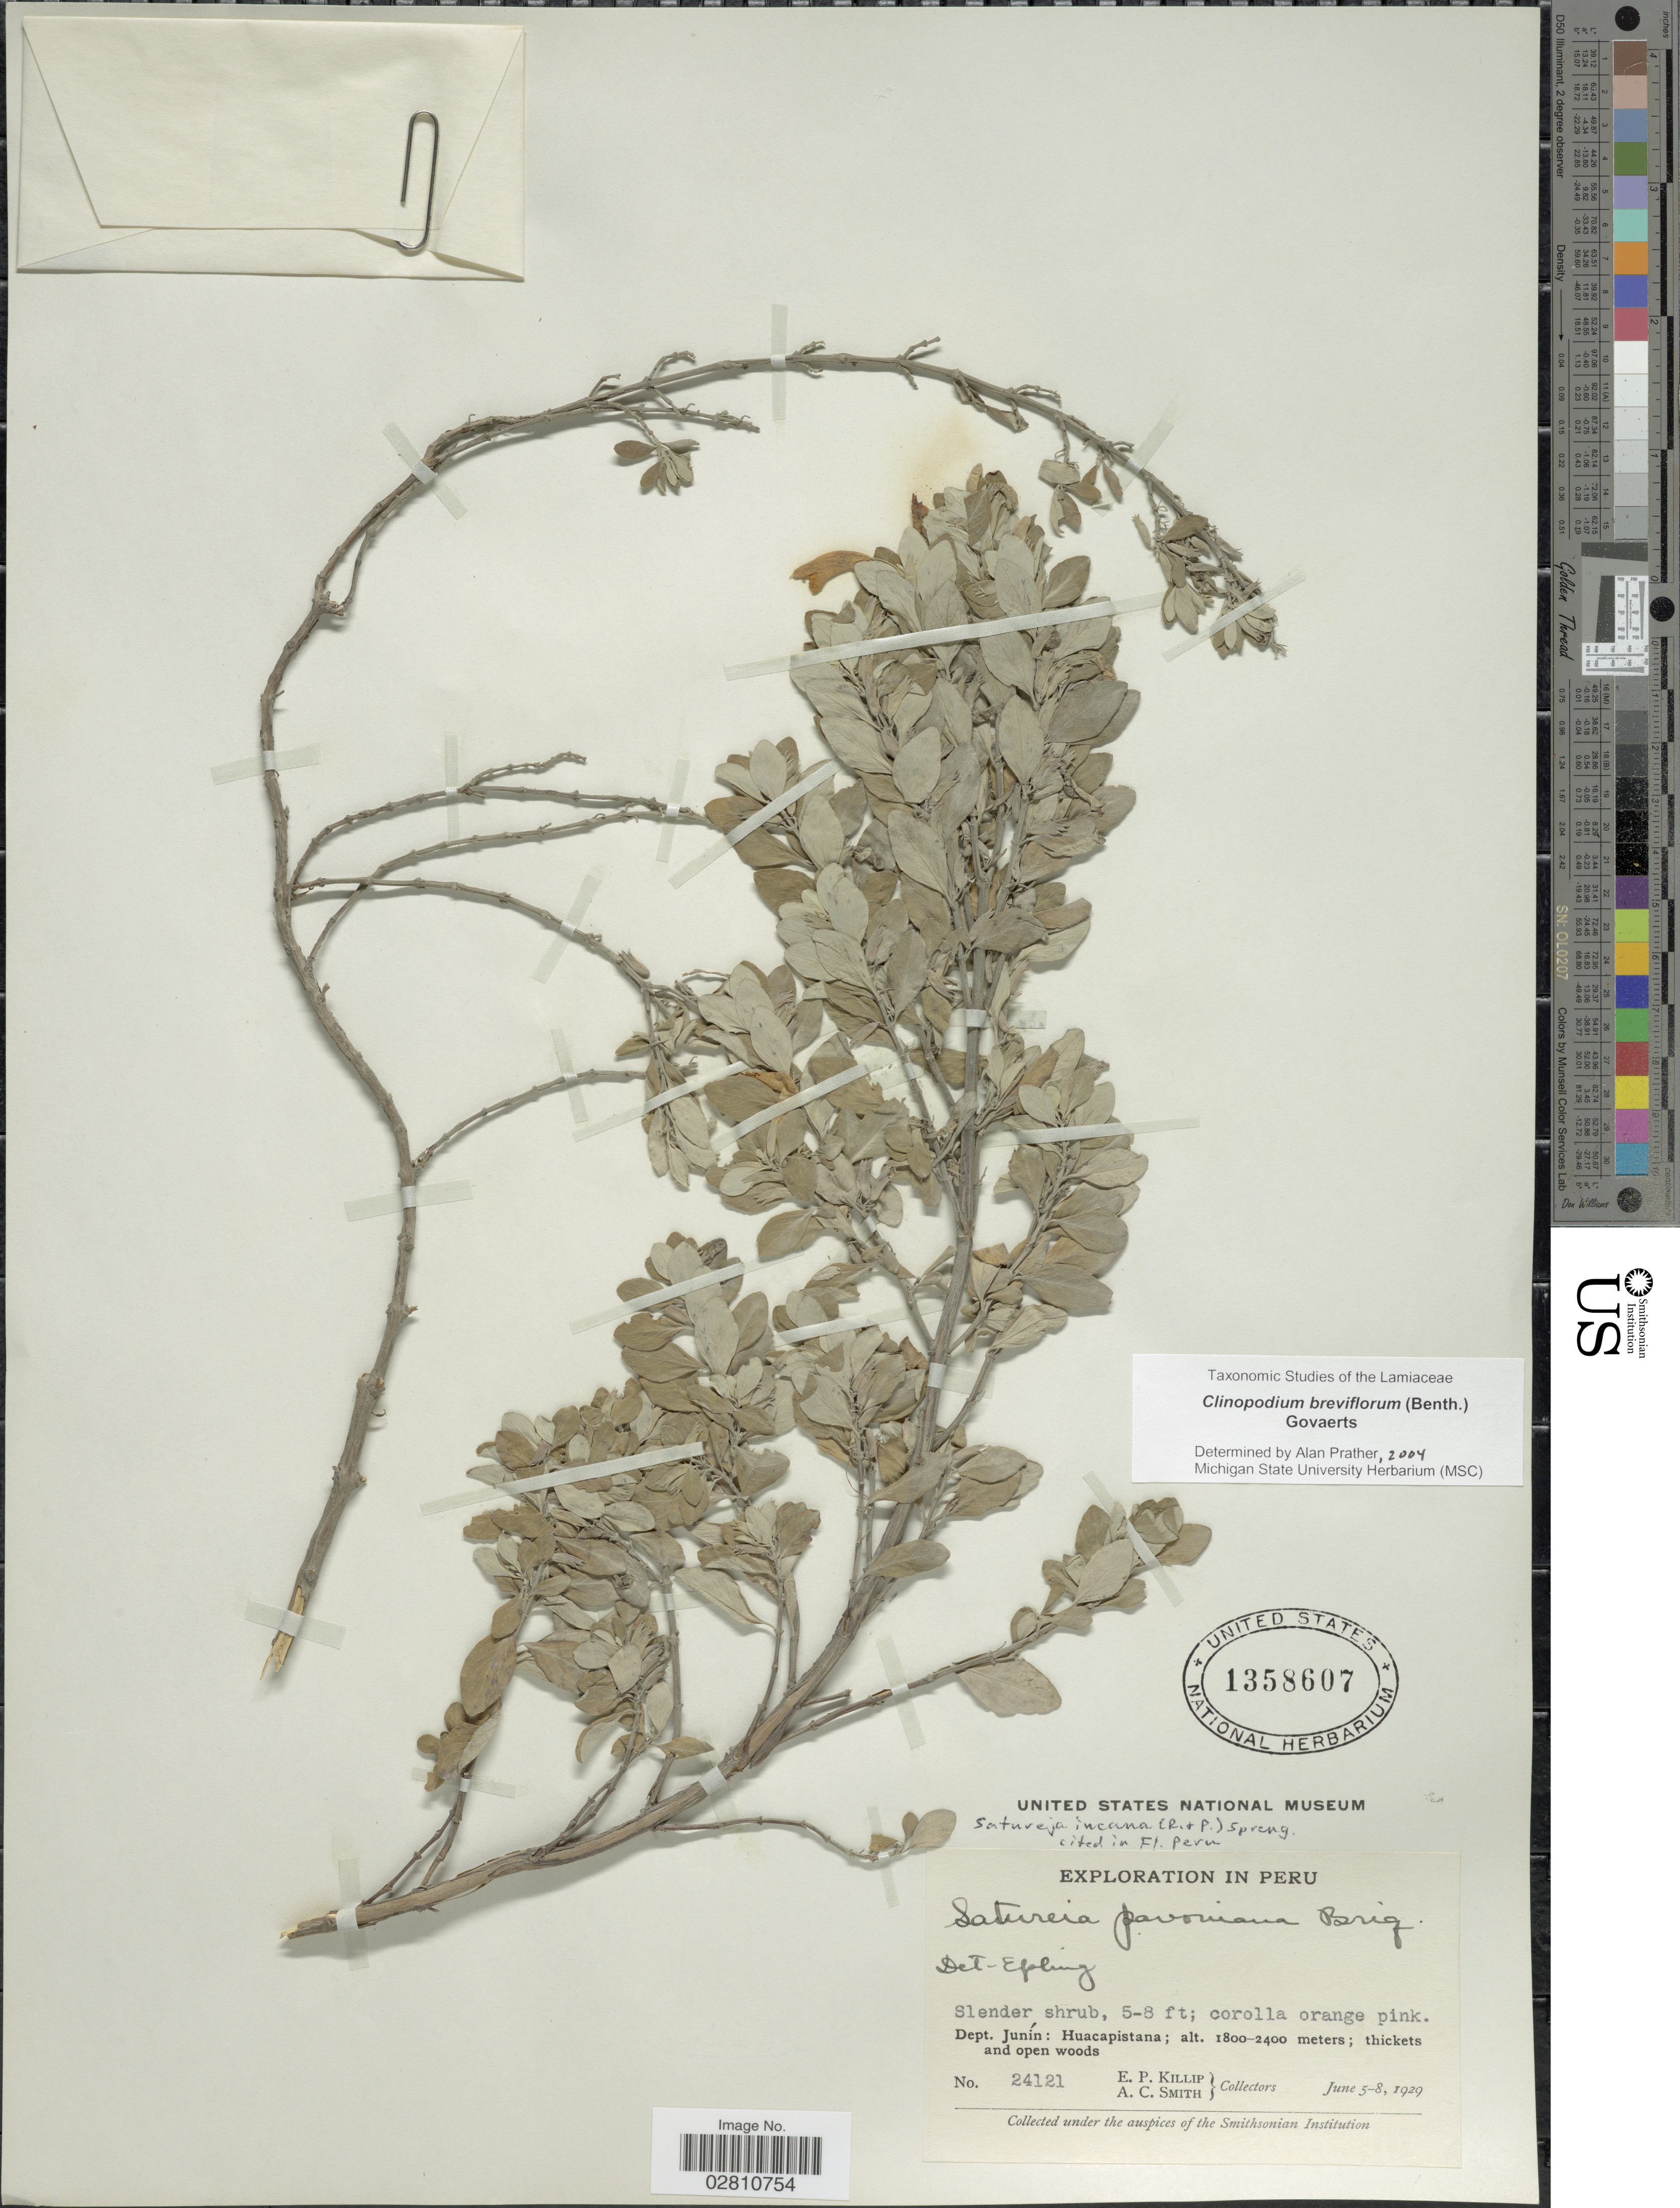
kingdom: Plantae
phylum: Tracheophyta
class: Magnoliopsida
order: Lamiales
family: Lamiaceae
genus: Clinopodium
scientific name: Clinopodium breviflorum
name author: (Benth.) Govaerts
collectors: E. P. Killip & A. C. Smith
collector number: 24121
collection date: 1929-06-05/1929-06-08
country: Peru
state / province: Junín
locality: Dept. Junín: Huacapistana.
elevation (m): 1800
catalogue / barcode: US 1358607